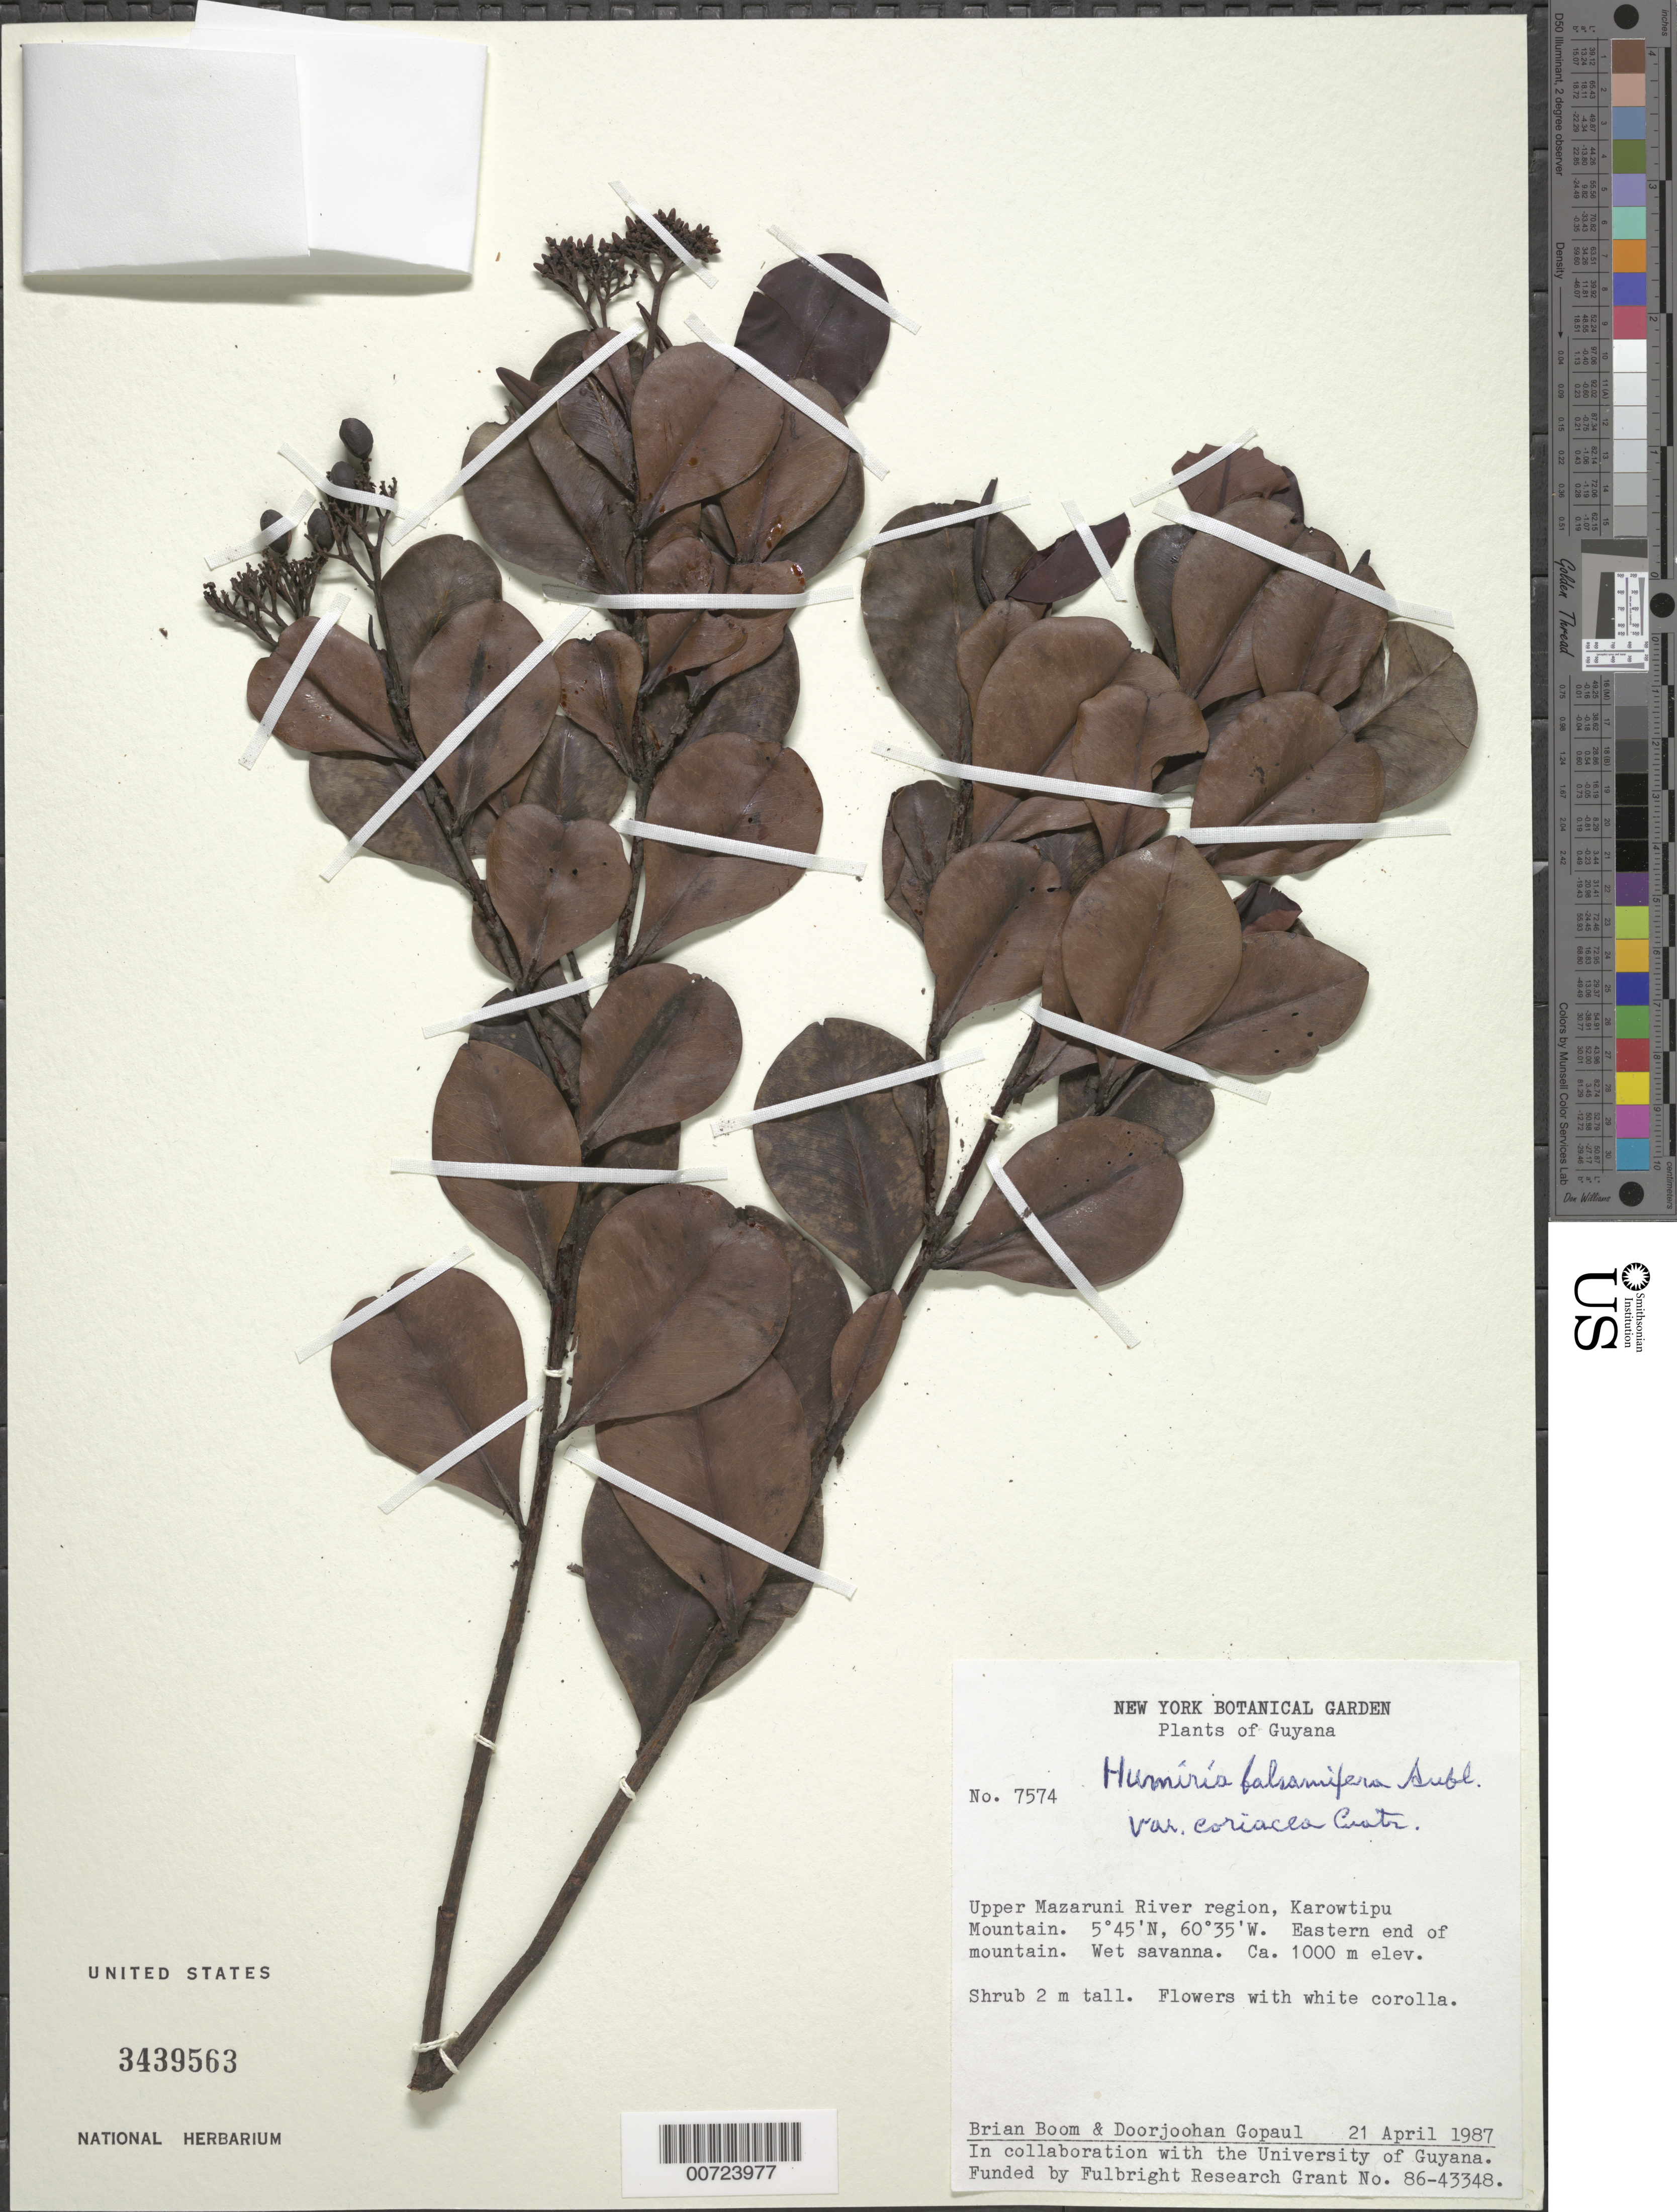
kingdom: Plantae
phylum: Tracheophyta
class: Magnoliopsida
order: Malpighiales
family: Humiriaceae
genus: Humiria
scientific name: Humiria balsamifera var. coriacea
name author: Cuatrec.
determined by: Cuatrecasas, J.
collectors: B. M. Boom & D. Gopaul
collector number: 7574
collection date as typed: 21-Apr-87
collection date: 1987-04-21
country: Guyana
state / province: Cuyuni-Mazaruni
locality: Karowtipu Mt., upper Mazaruni R. region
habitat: Wet savanna, E end of Mt.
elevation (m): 1000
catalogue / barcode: US 3439563